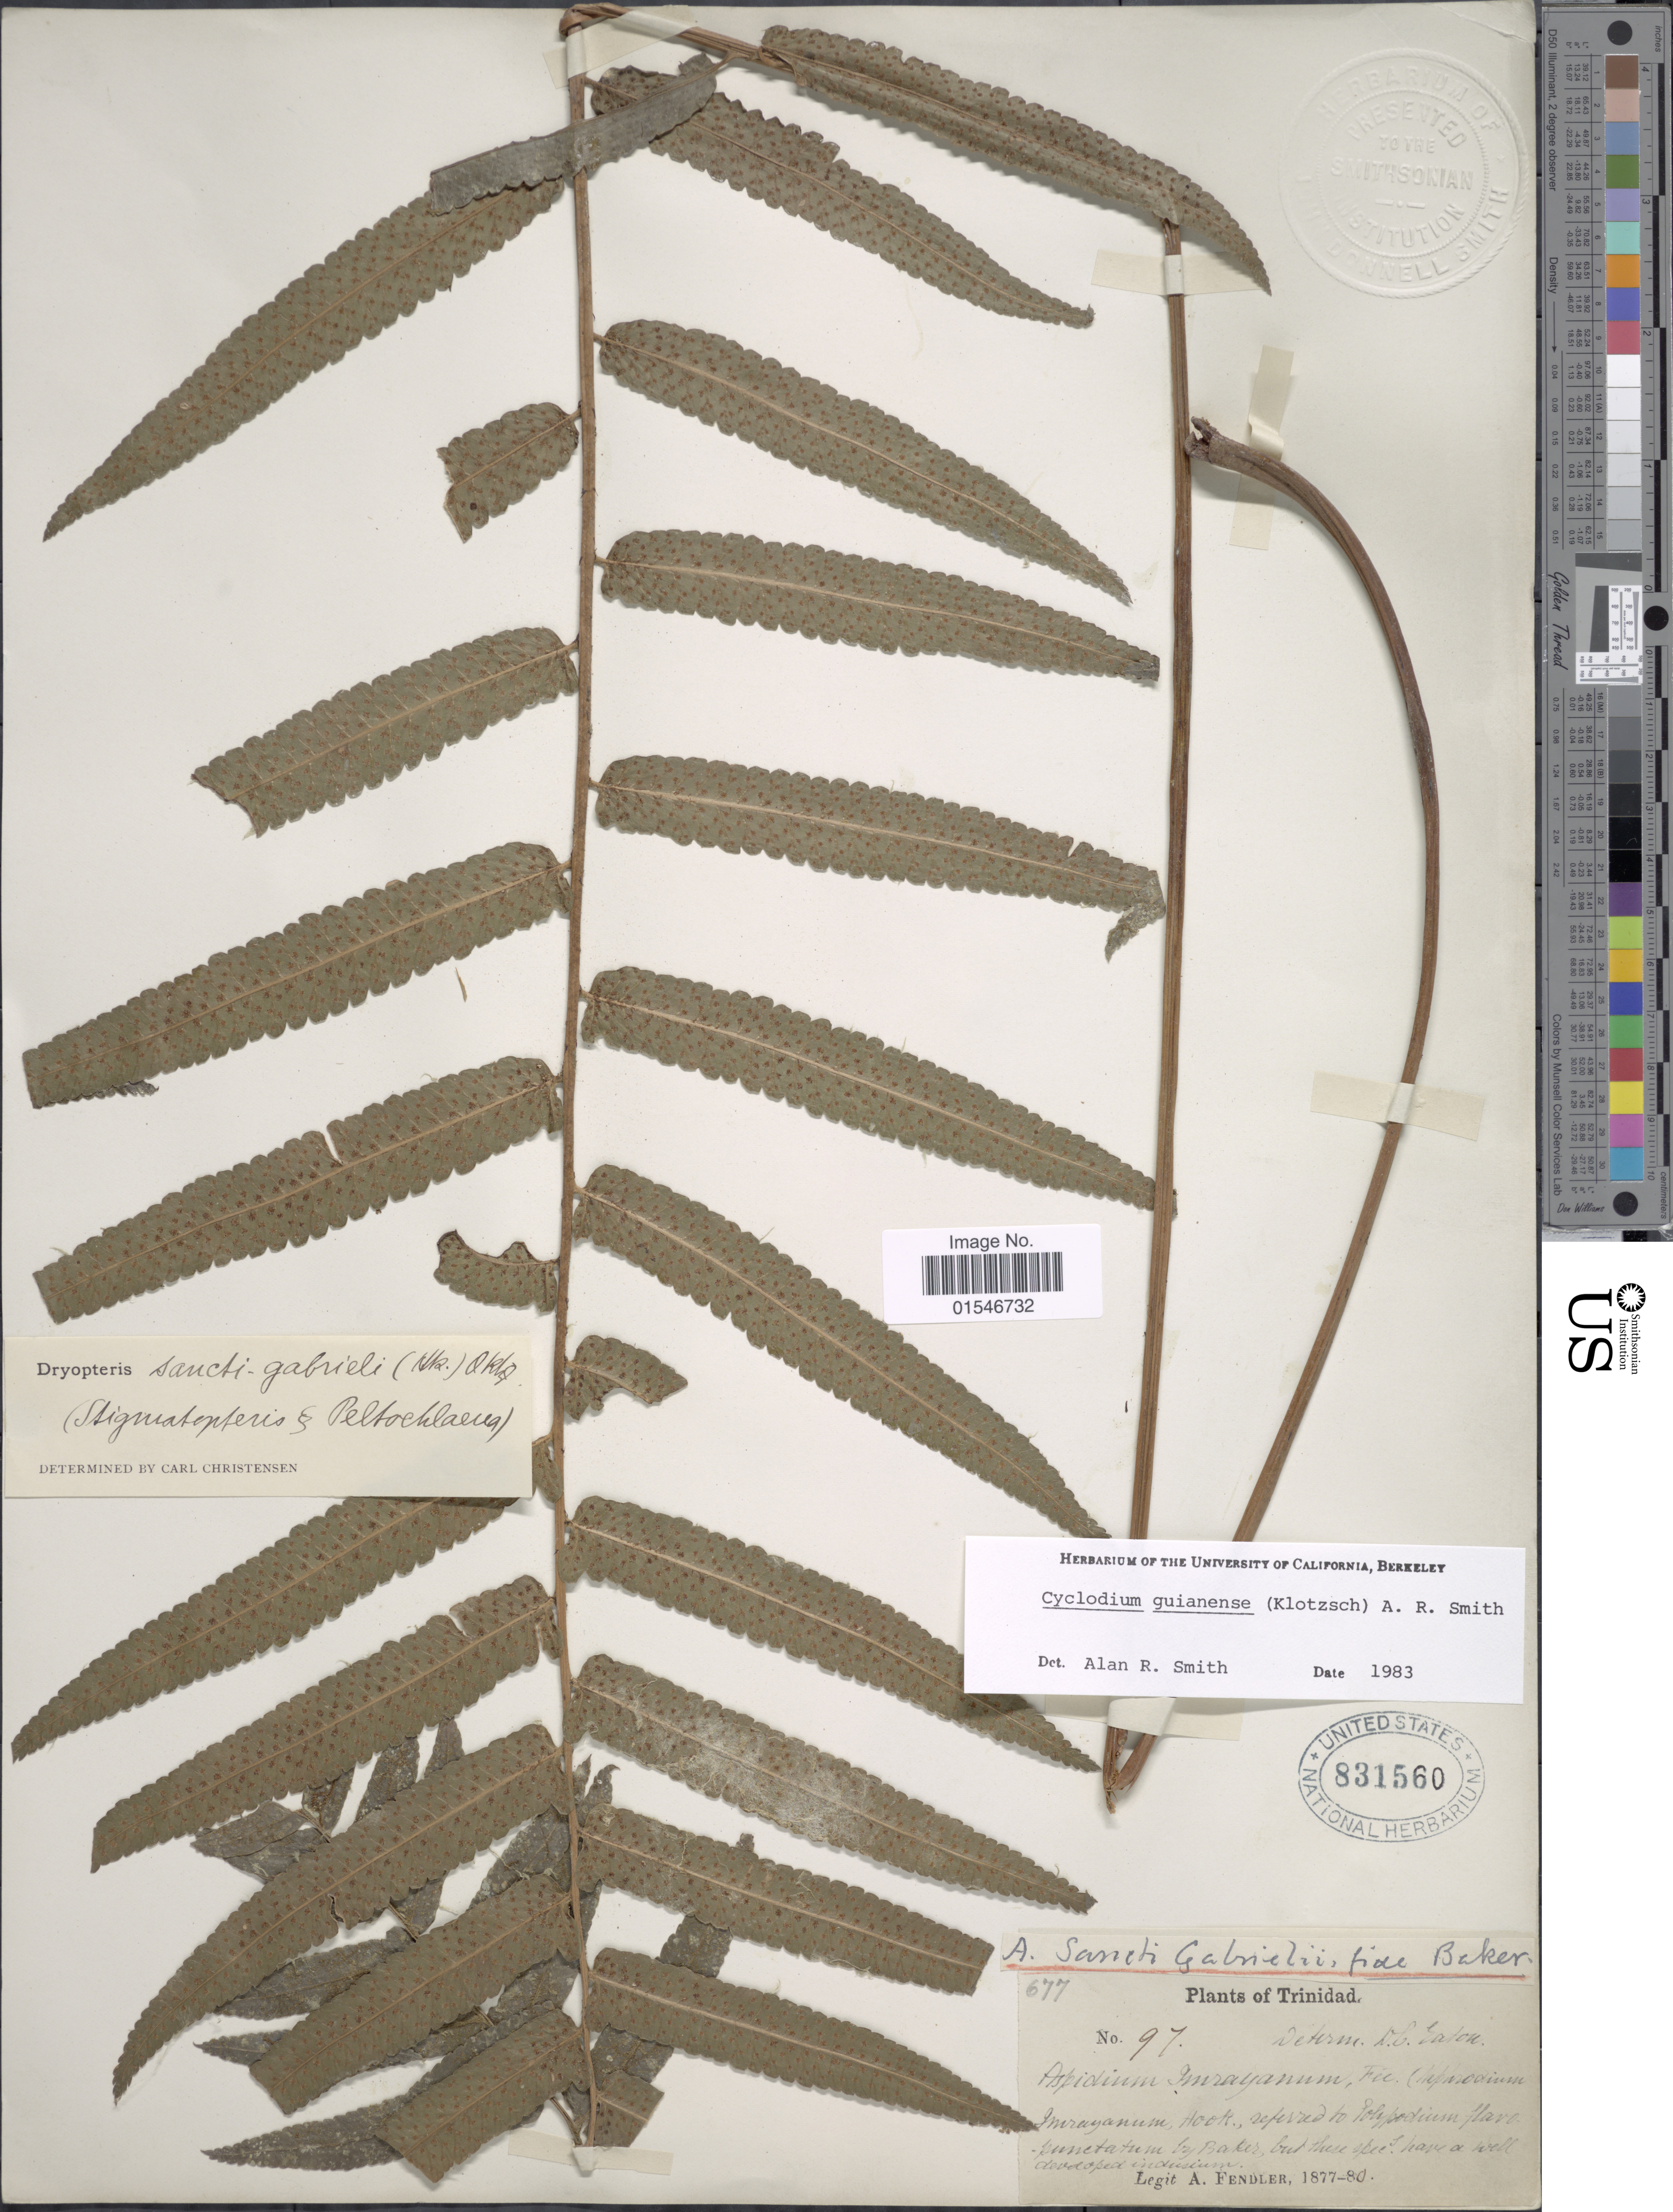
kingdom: Plantae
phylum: Tracheophyta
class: Polypodiopsida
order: Polypodiales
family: Dryopteridaceae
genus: Cyclodium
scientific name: Cyclodium guianense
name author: (Klotzsch) van der Werff ex L.D. Gómez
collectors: A. Fendler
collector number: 97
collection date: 1877/1880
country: Trinidad and Tobago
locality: Trinidad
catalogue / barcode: US 831560